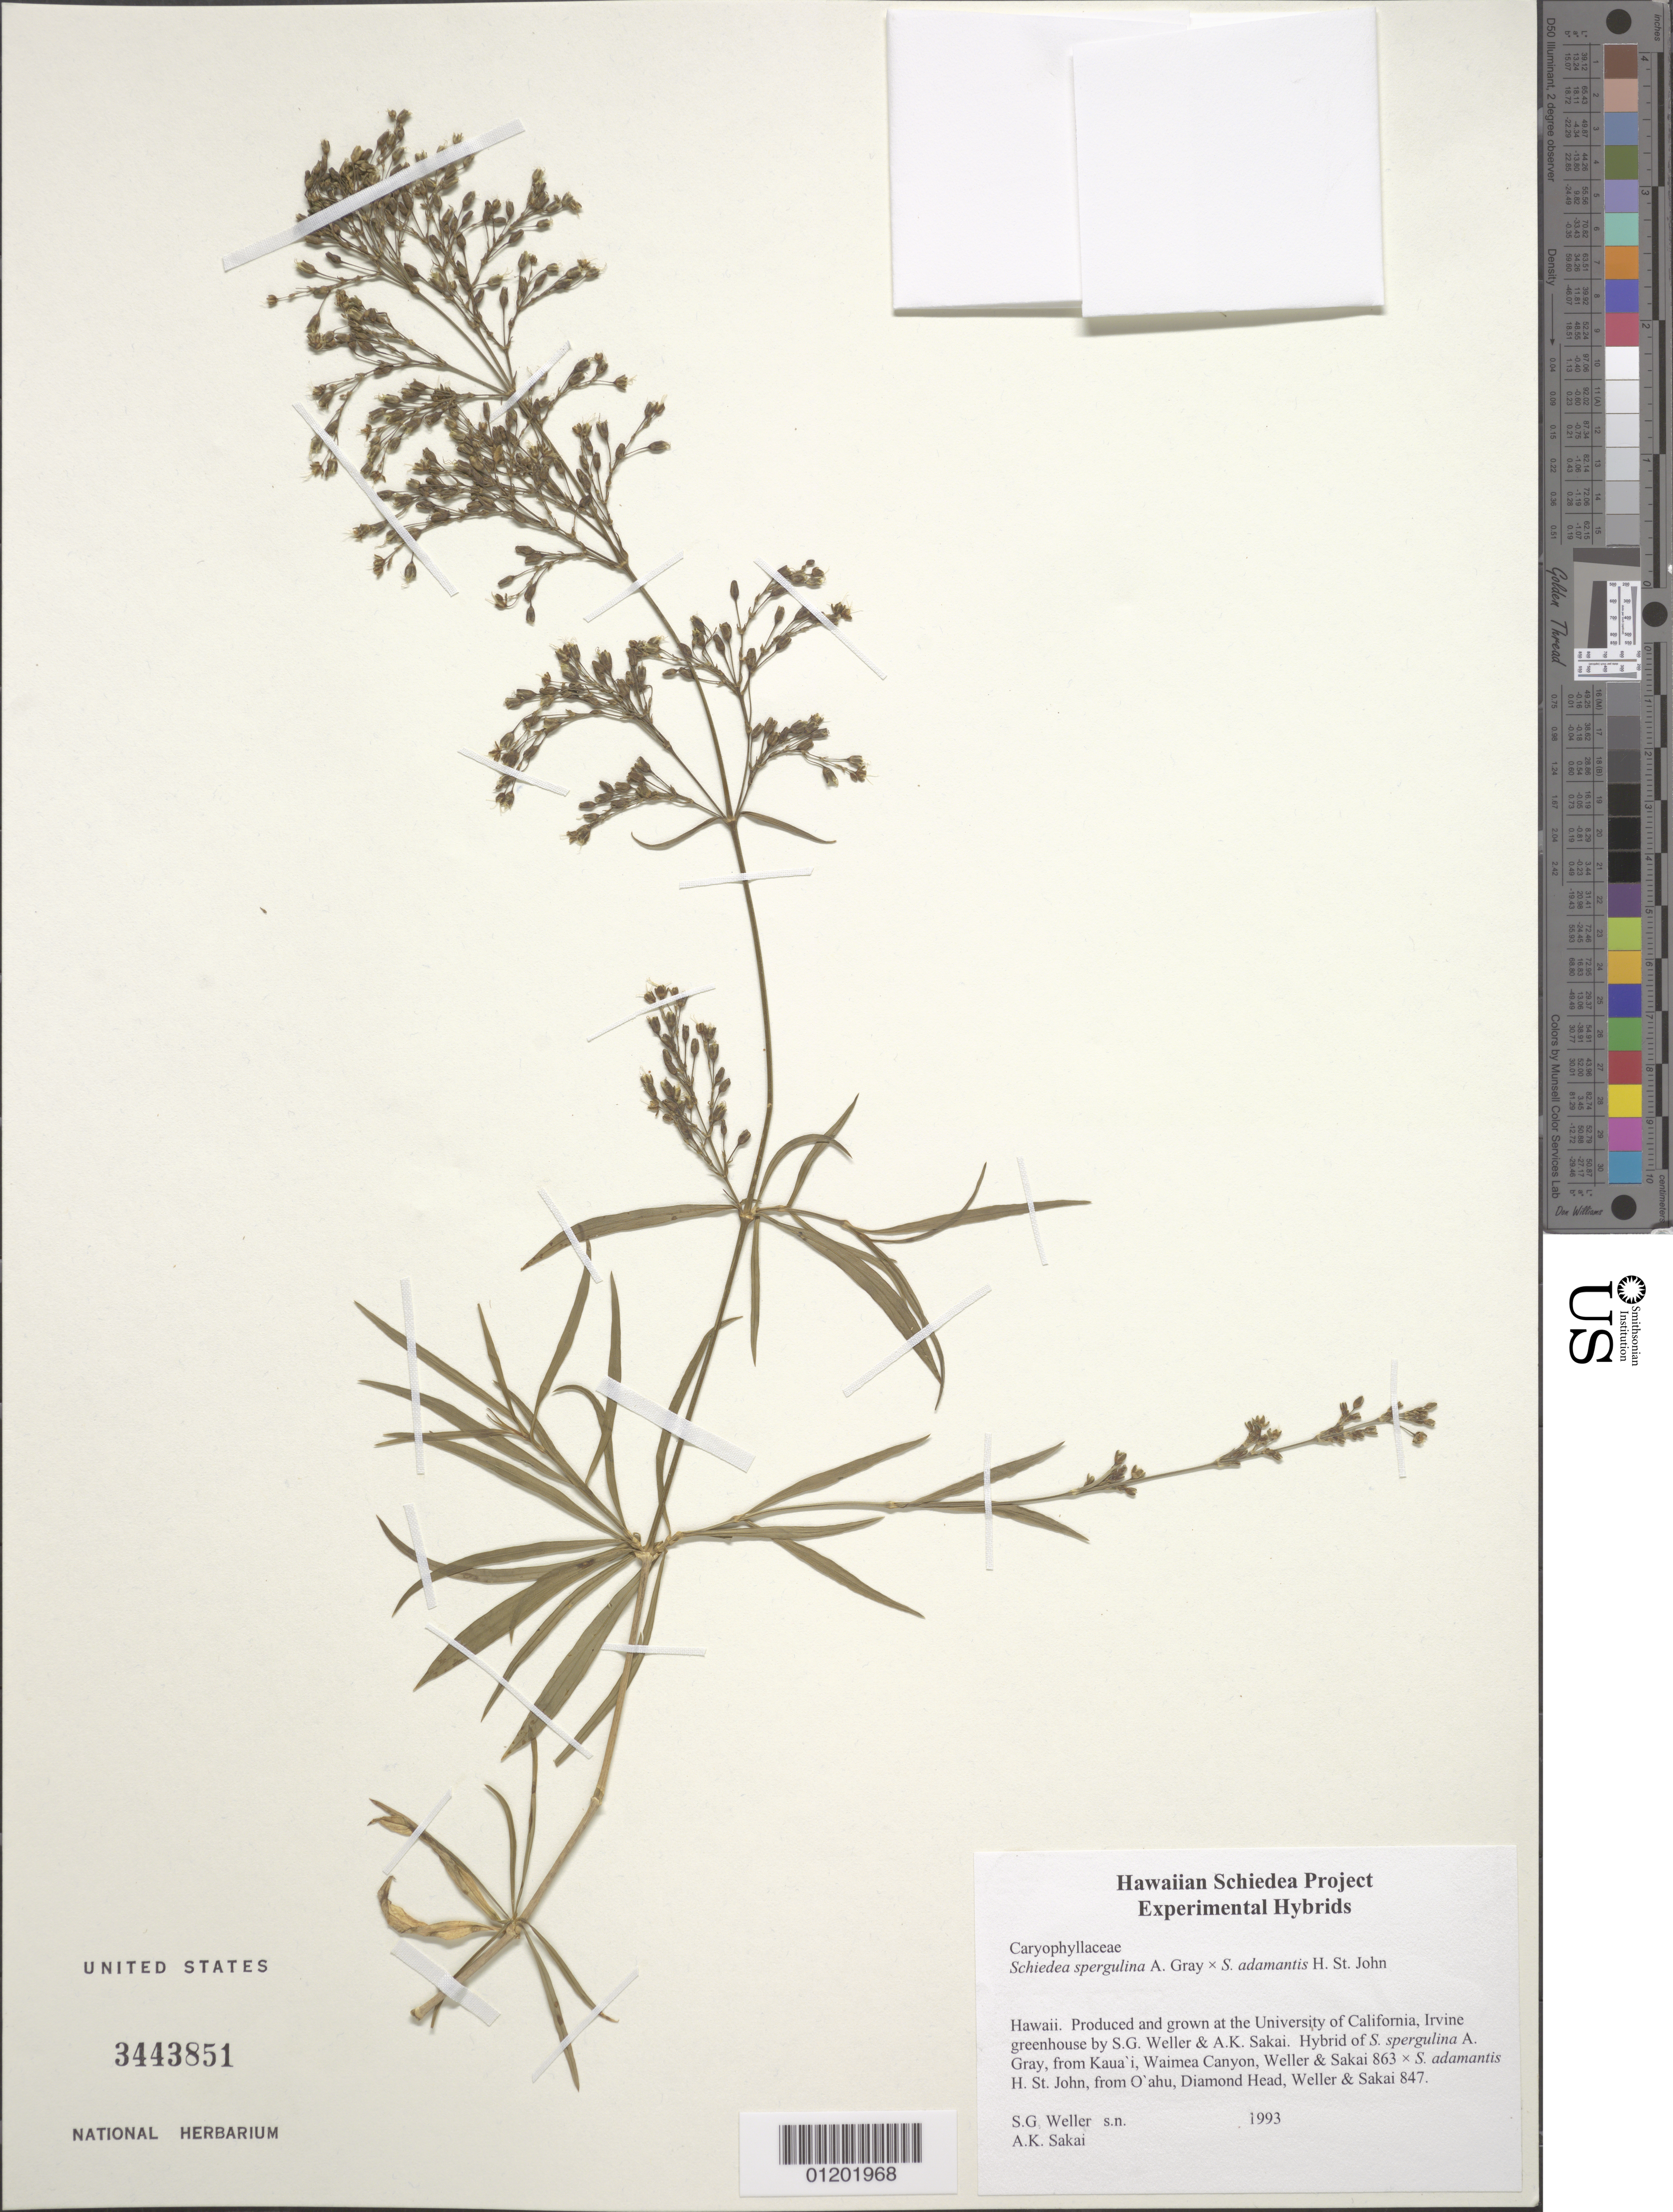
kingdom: Plantae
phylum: Tracheophyta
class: Magnoliopsida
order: Caryophyllales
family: Caryophyllaceae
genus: Schiedea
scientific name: Schiedea adamantis x S. spergulina A. Gray in Wilkes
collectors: S. G. Weller & A. Sakai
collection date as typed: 1993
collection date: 1993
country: United States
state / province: California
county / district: Orange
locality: University of California, Irvine greenhouse.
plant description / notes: Hybrid of S. spergulina A. Gray [from Kaua'i, Waimea Canyon, Weller & Sakai 863] x S. adamantis H. St. John [from O'ahu, Diamond Head, Weller & Sakai 847].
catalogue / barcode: US 3443851